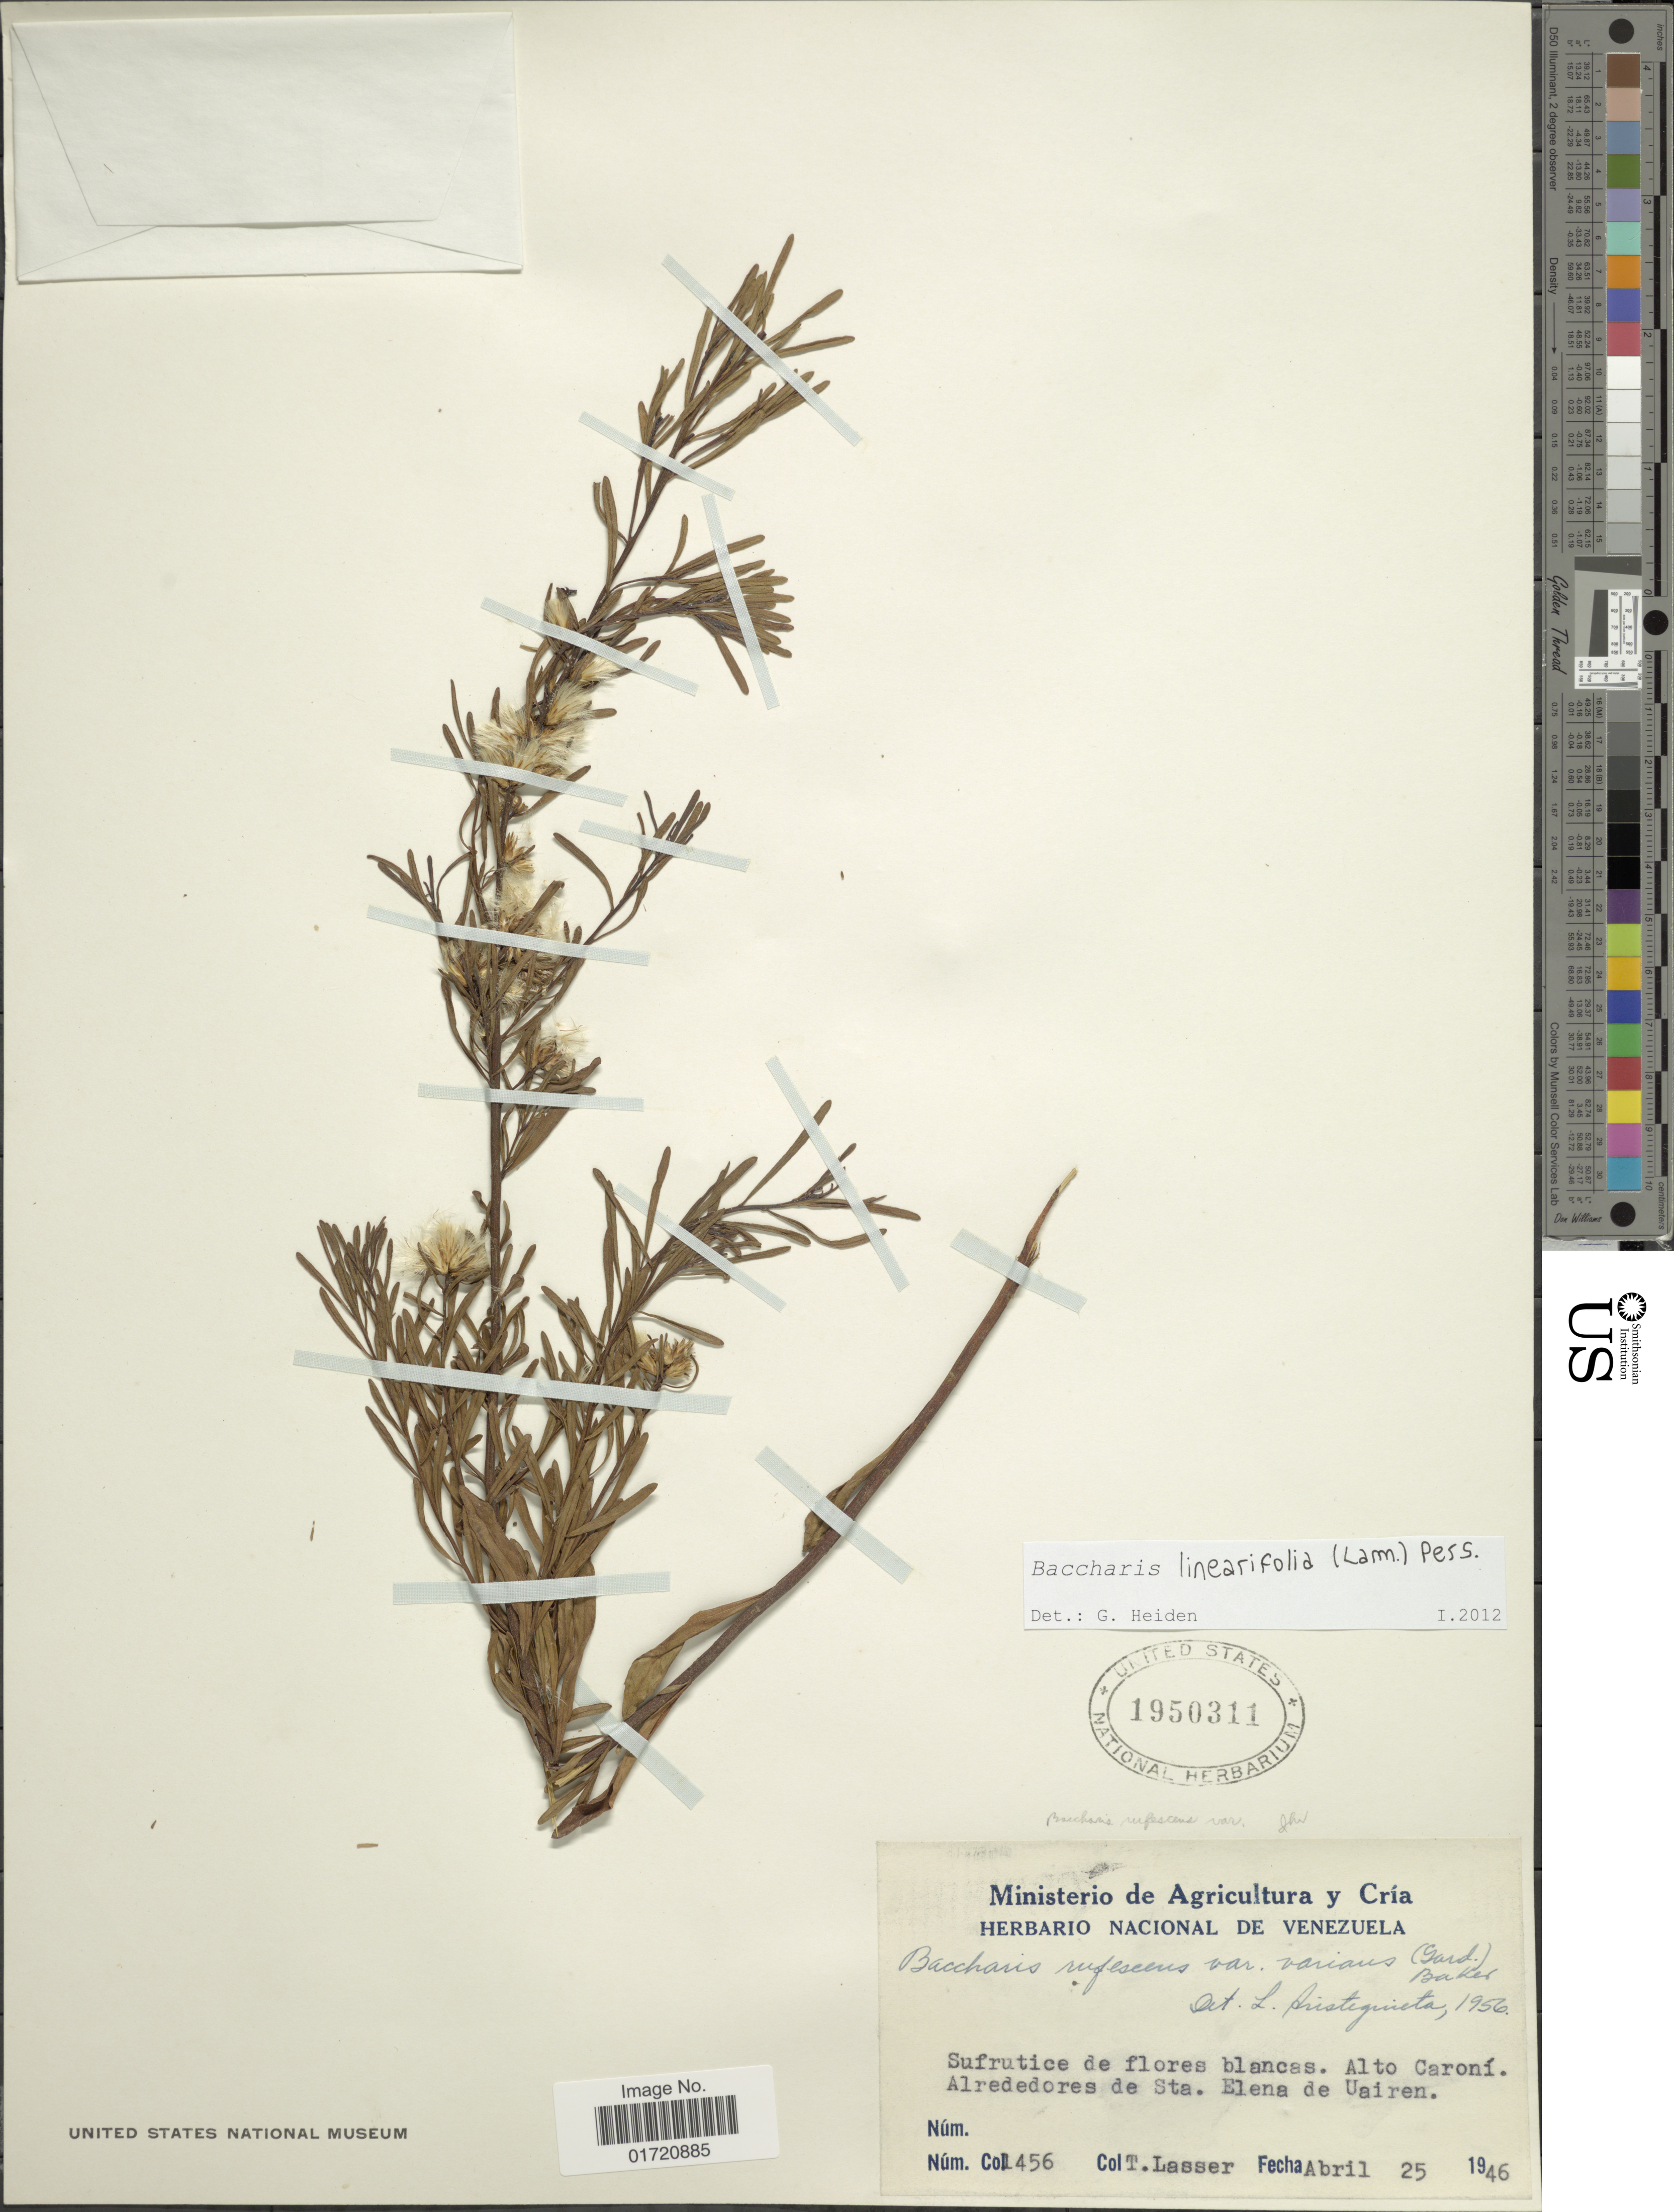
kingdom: Plantae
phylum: Tracheophyta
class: Magnoliopsida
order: Asterales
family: Asteraceae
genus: Baccharis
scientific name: Baccharis linearifolia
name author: (Lam.) Pers.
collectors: T. Lasser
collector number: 456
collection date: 1946-04-25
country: Ecuador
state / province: Santa Elena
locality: Alto Caroni, Alrededores de Sta. Elena de Uairen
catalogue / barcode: US 1950311